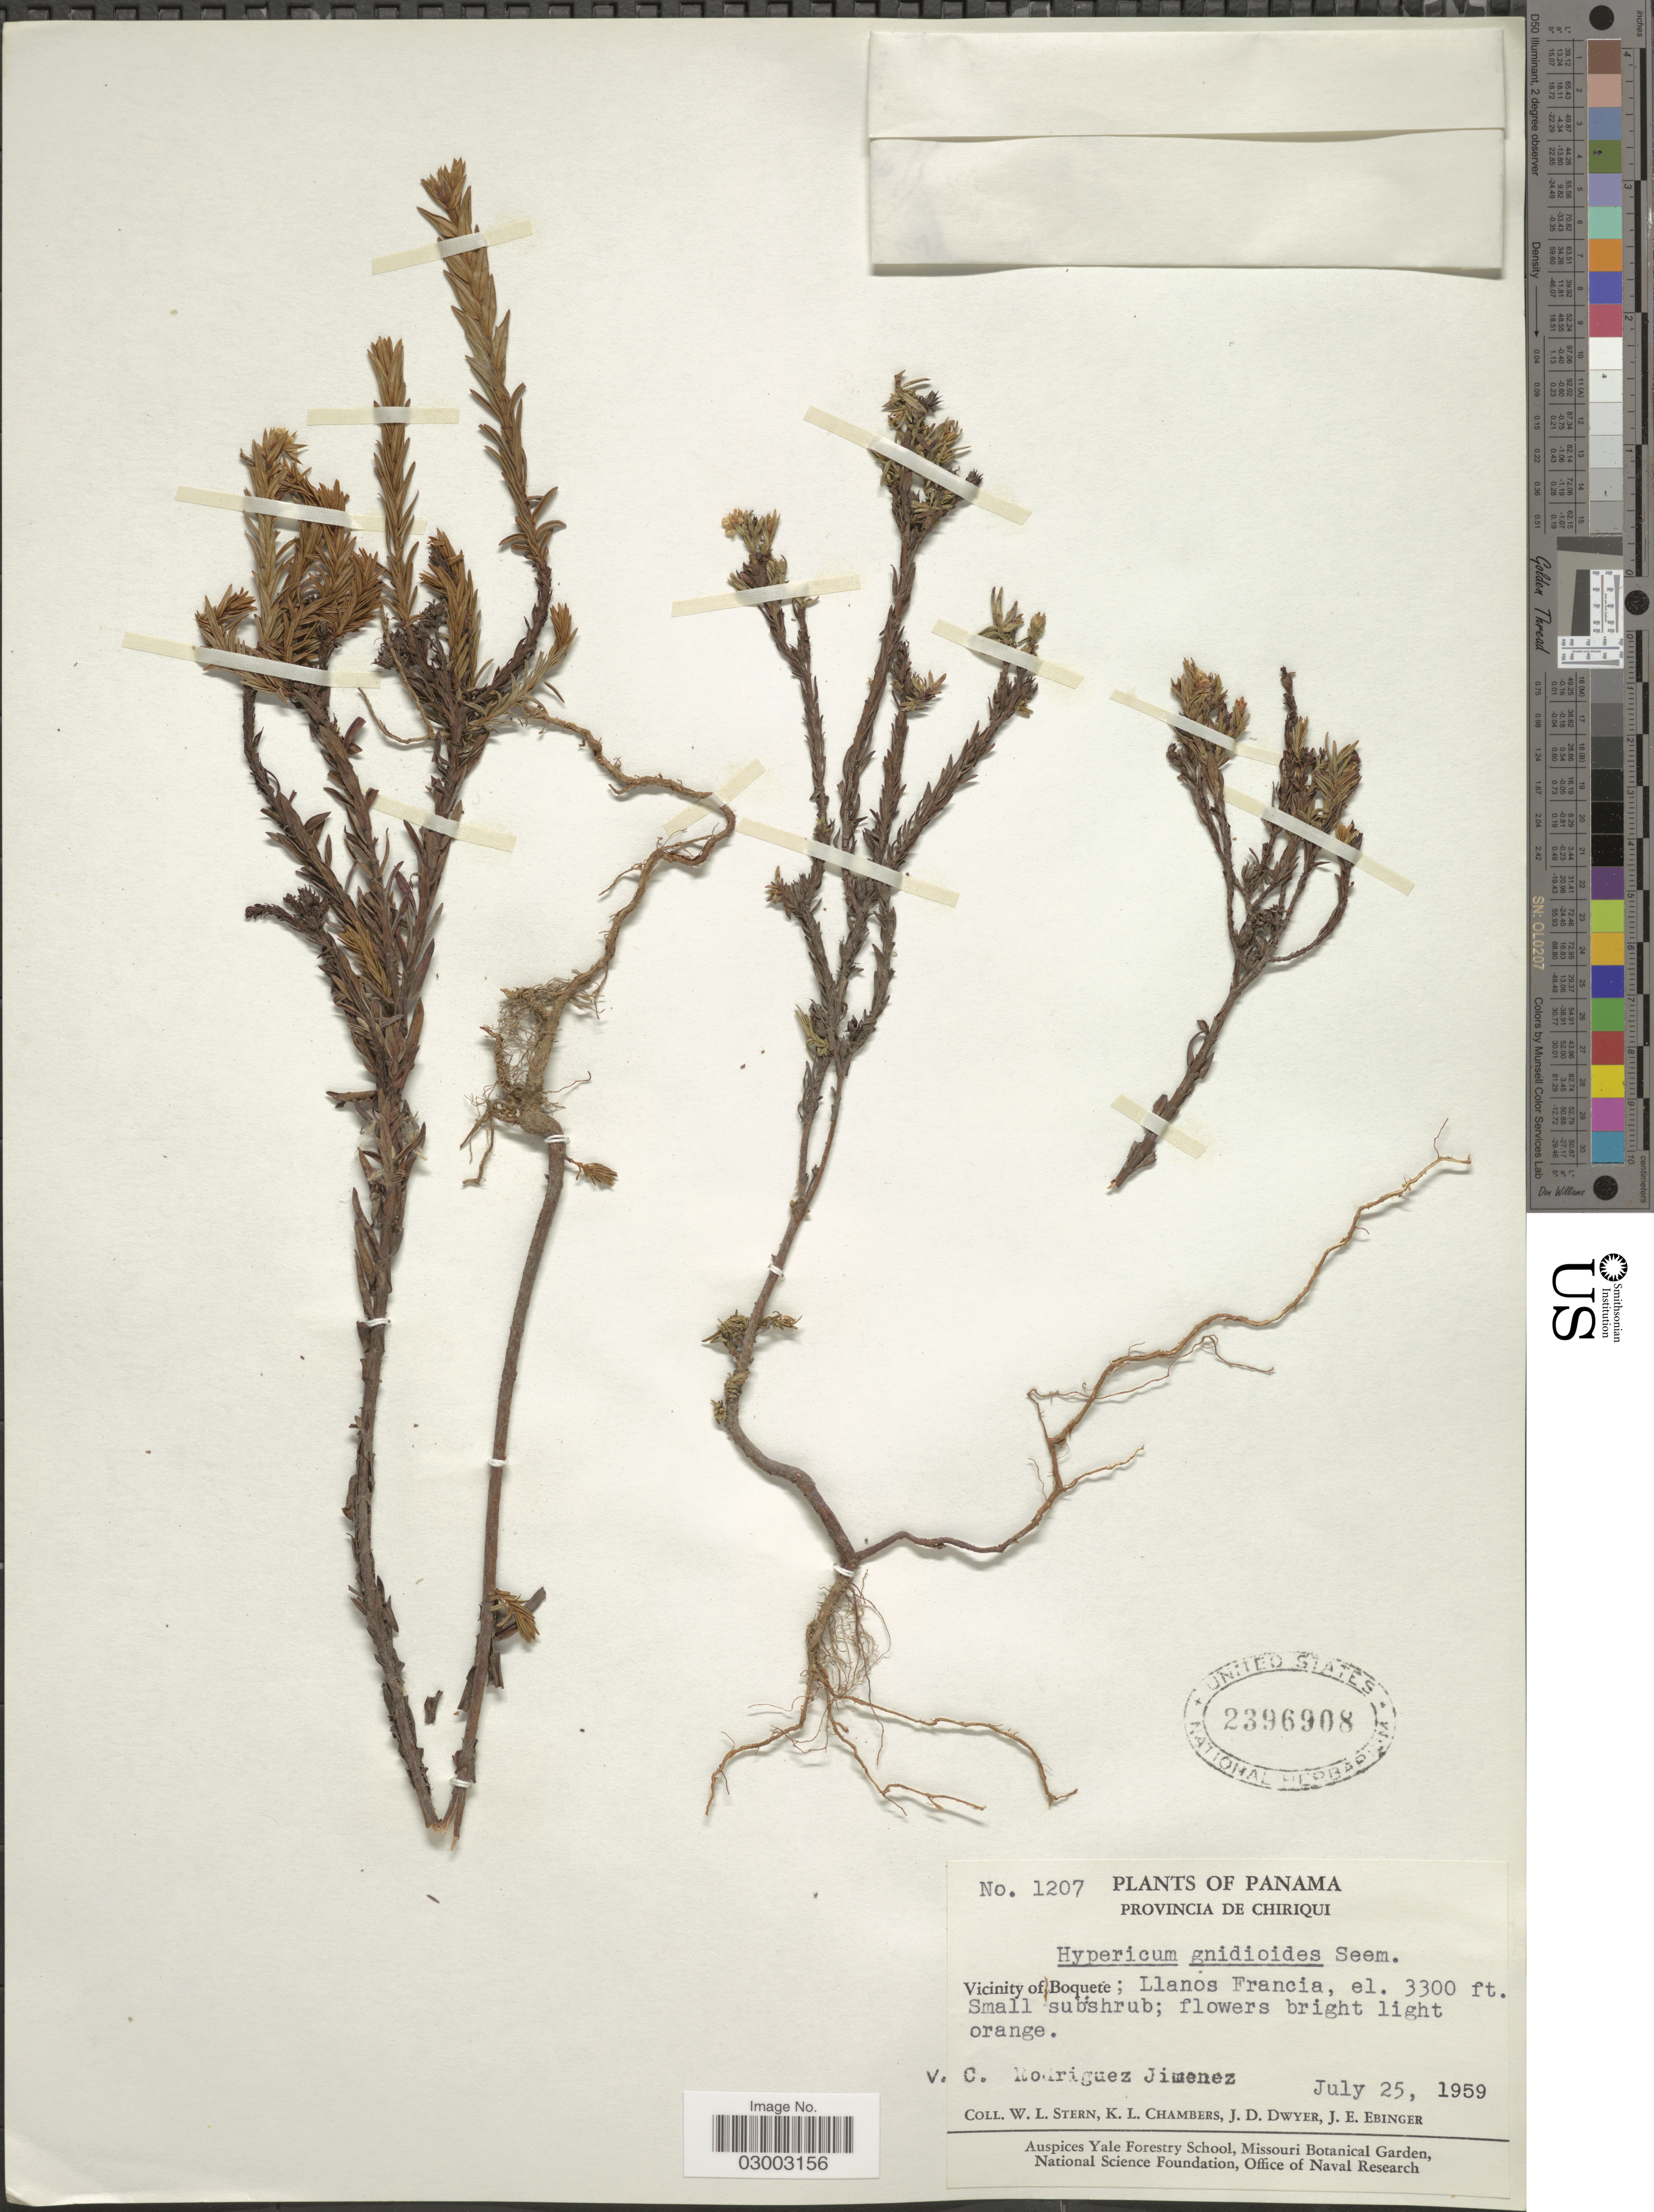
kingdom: Plantae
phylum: Tracheophyta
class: Magnoliopsida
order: Malpighiales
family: Hypericaceae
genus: Hypericum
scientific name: Hypericum gnidioides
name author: Seem.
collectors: W. L. Stern, K. Chambers, J. D. Dwyer & J. Ebinger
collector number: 1207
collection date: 1959-07-25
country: Panama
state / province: Chiriqui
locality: Vicinity of Boqueté, Llanos Francia.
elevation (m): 1006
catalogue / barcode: US 2396908